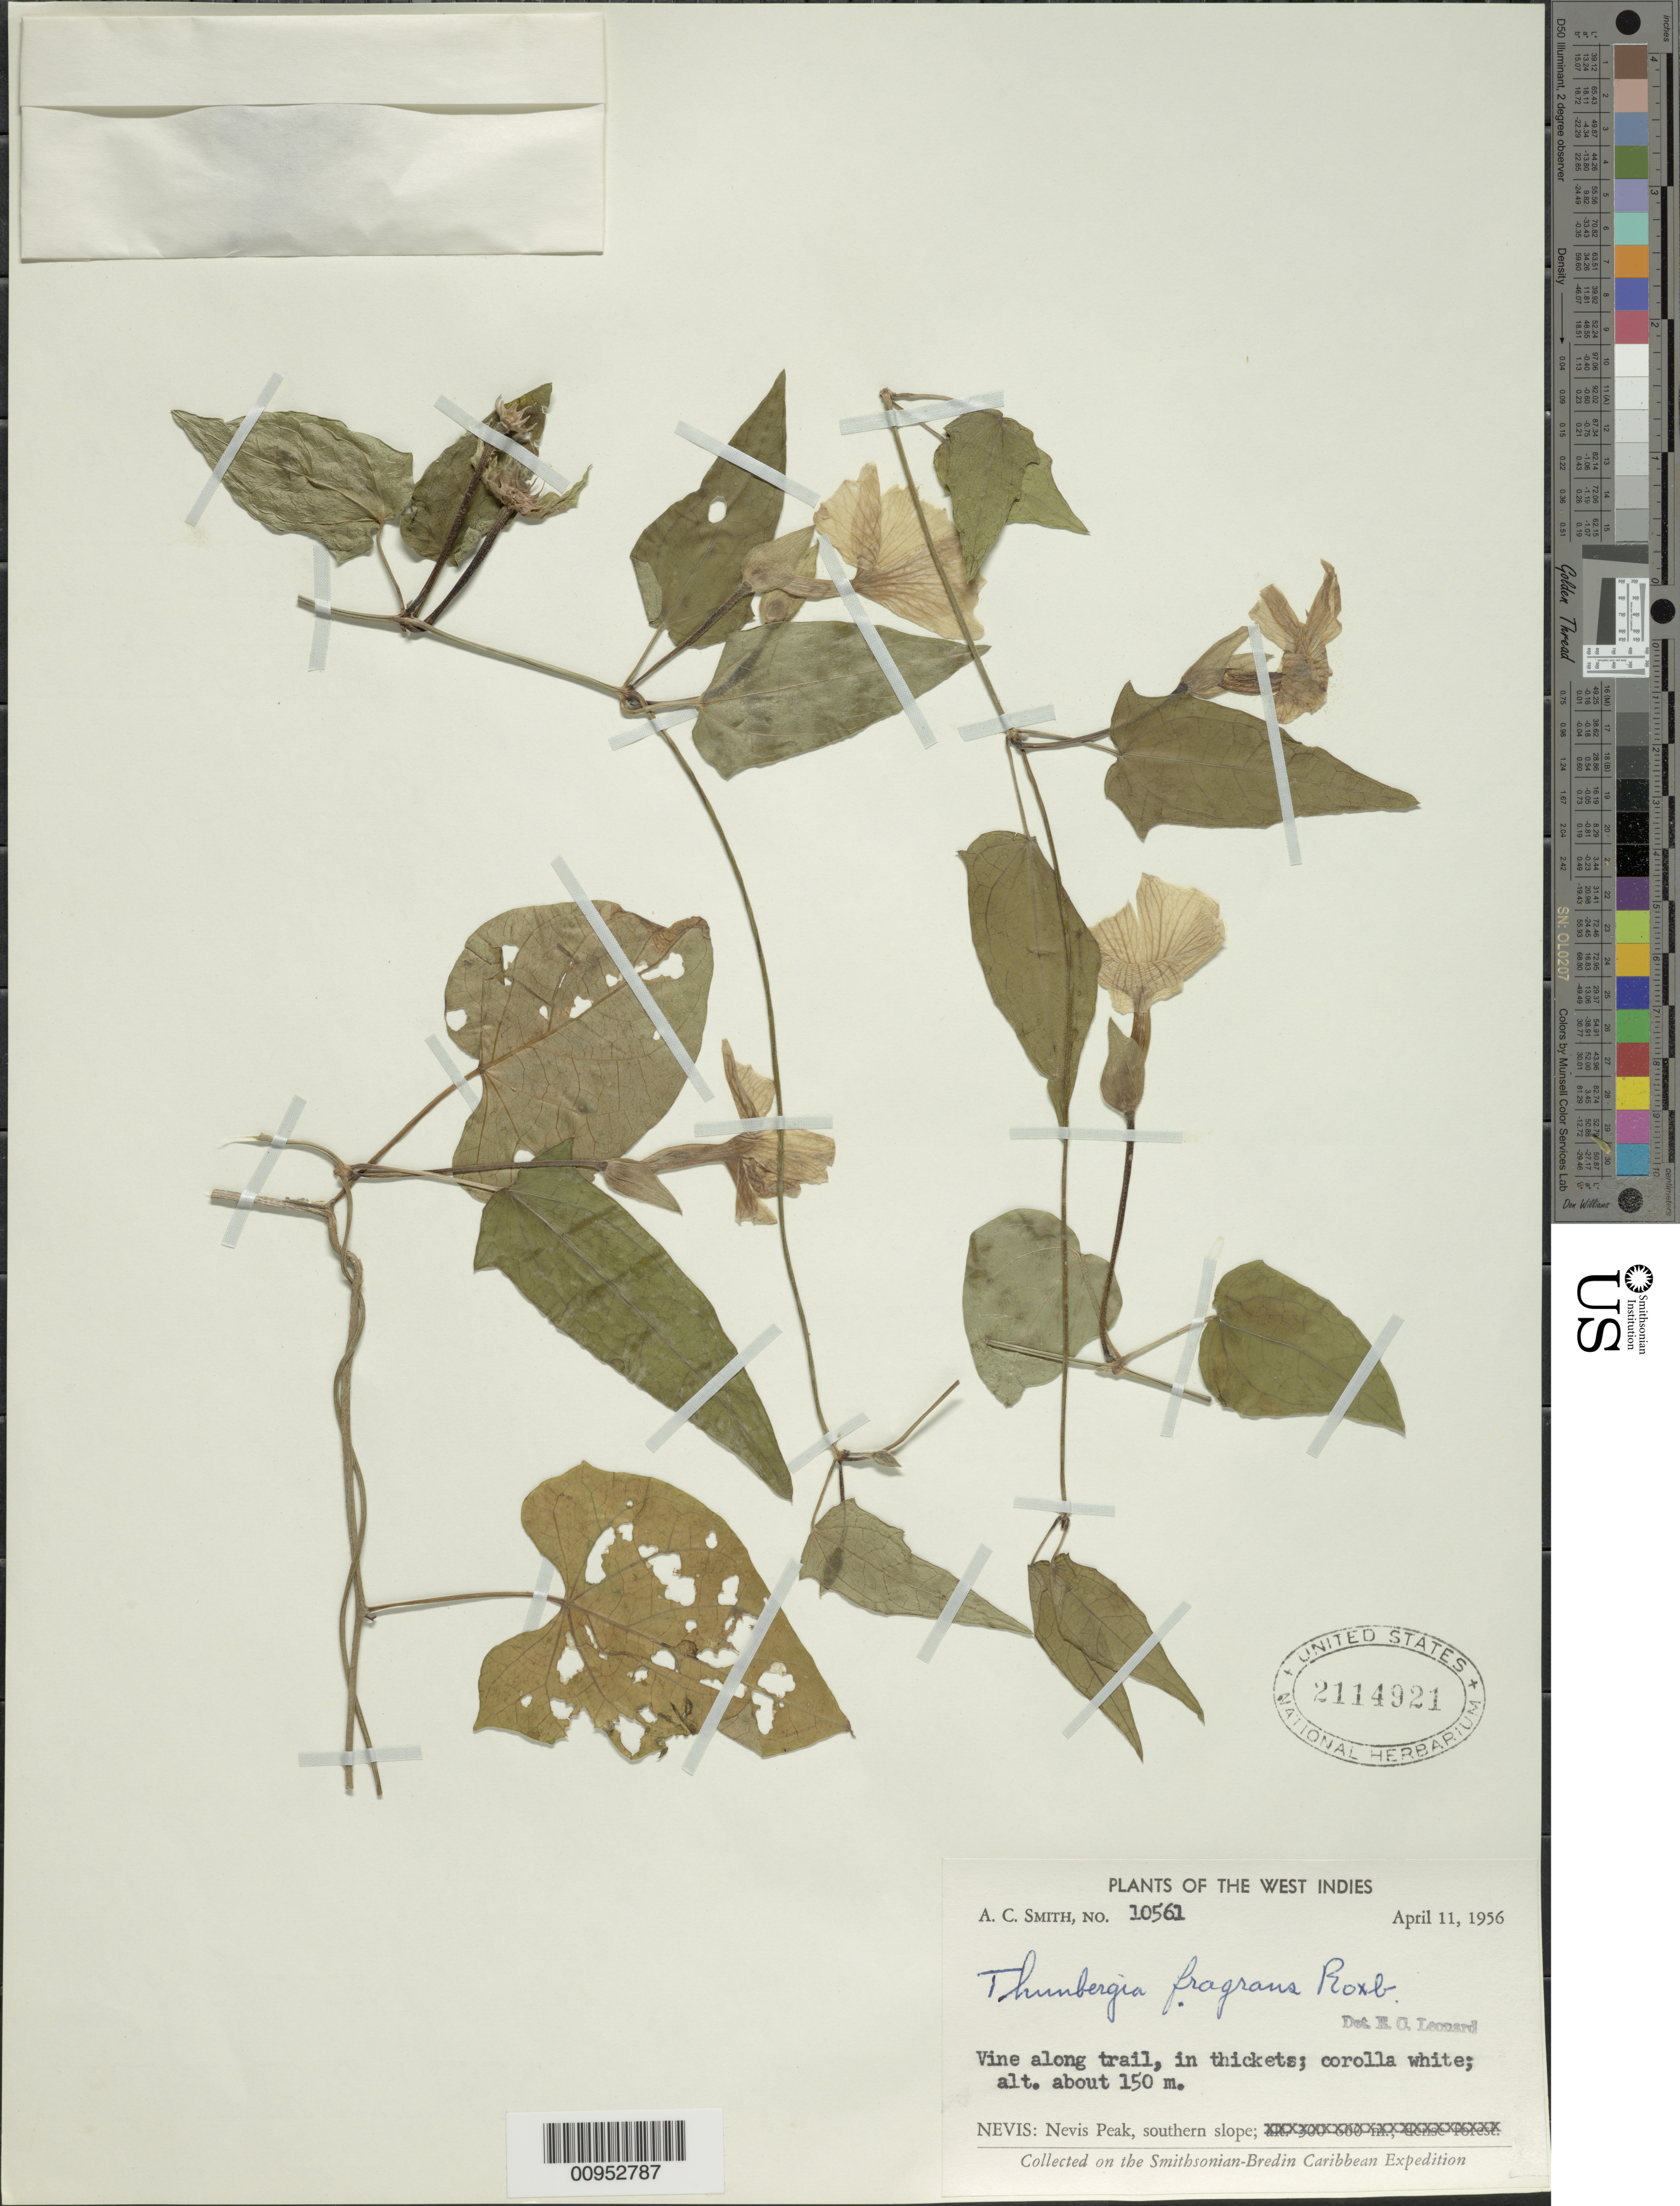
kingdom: Plantae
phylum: Tracheophyta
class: Magnoliopsida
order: Lamiales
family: Acanthaceae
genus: Thunbergia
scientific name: Thunbergia fragrans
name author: Roxb.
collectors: A. C. Smith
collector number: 10561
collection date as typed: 11 Apr 1956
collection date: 1956-04-11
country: St. Christopher-Nevis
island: Nevis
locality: Nevis Peak, southern slope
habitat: Along trail, in thickets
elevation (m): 150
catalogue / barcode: US 2114921